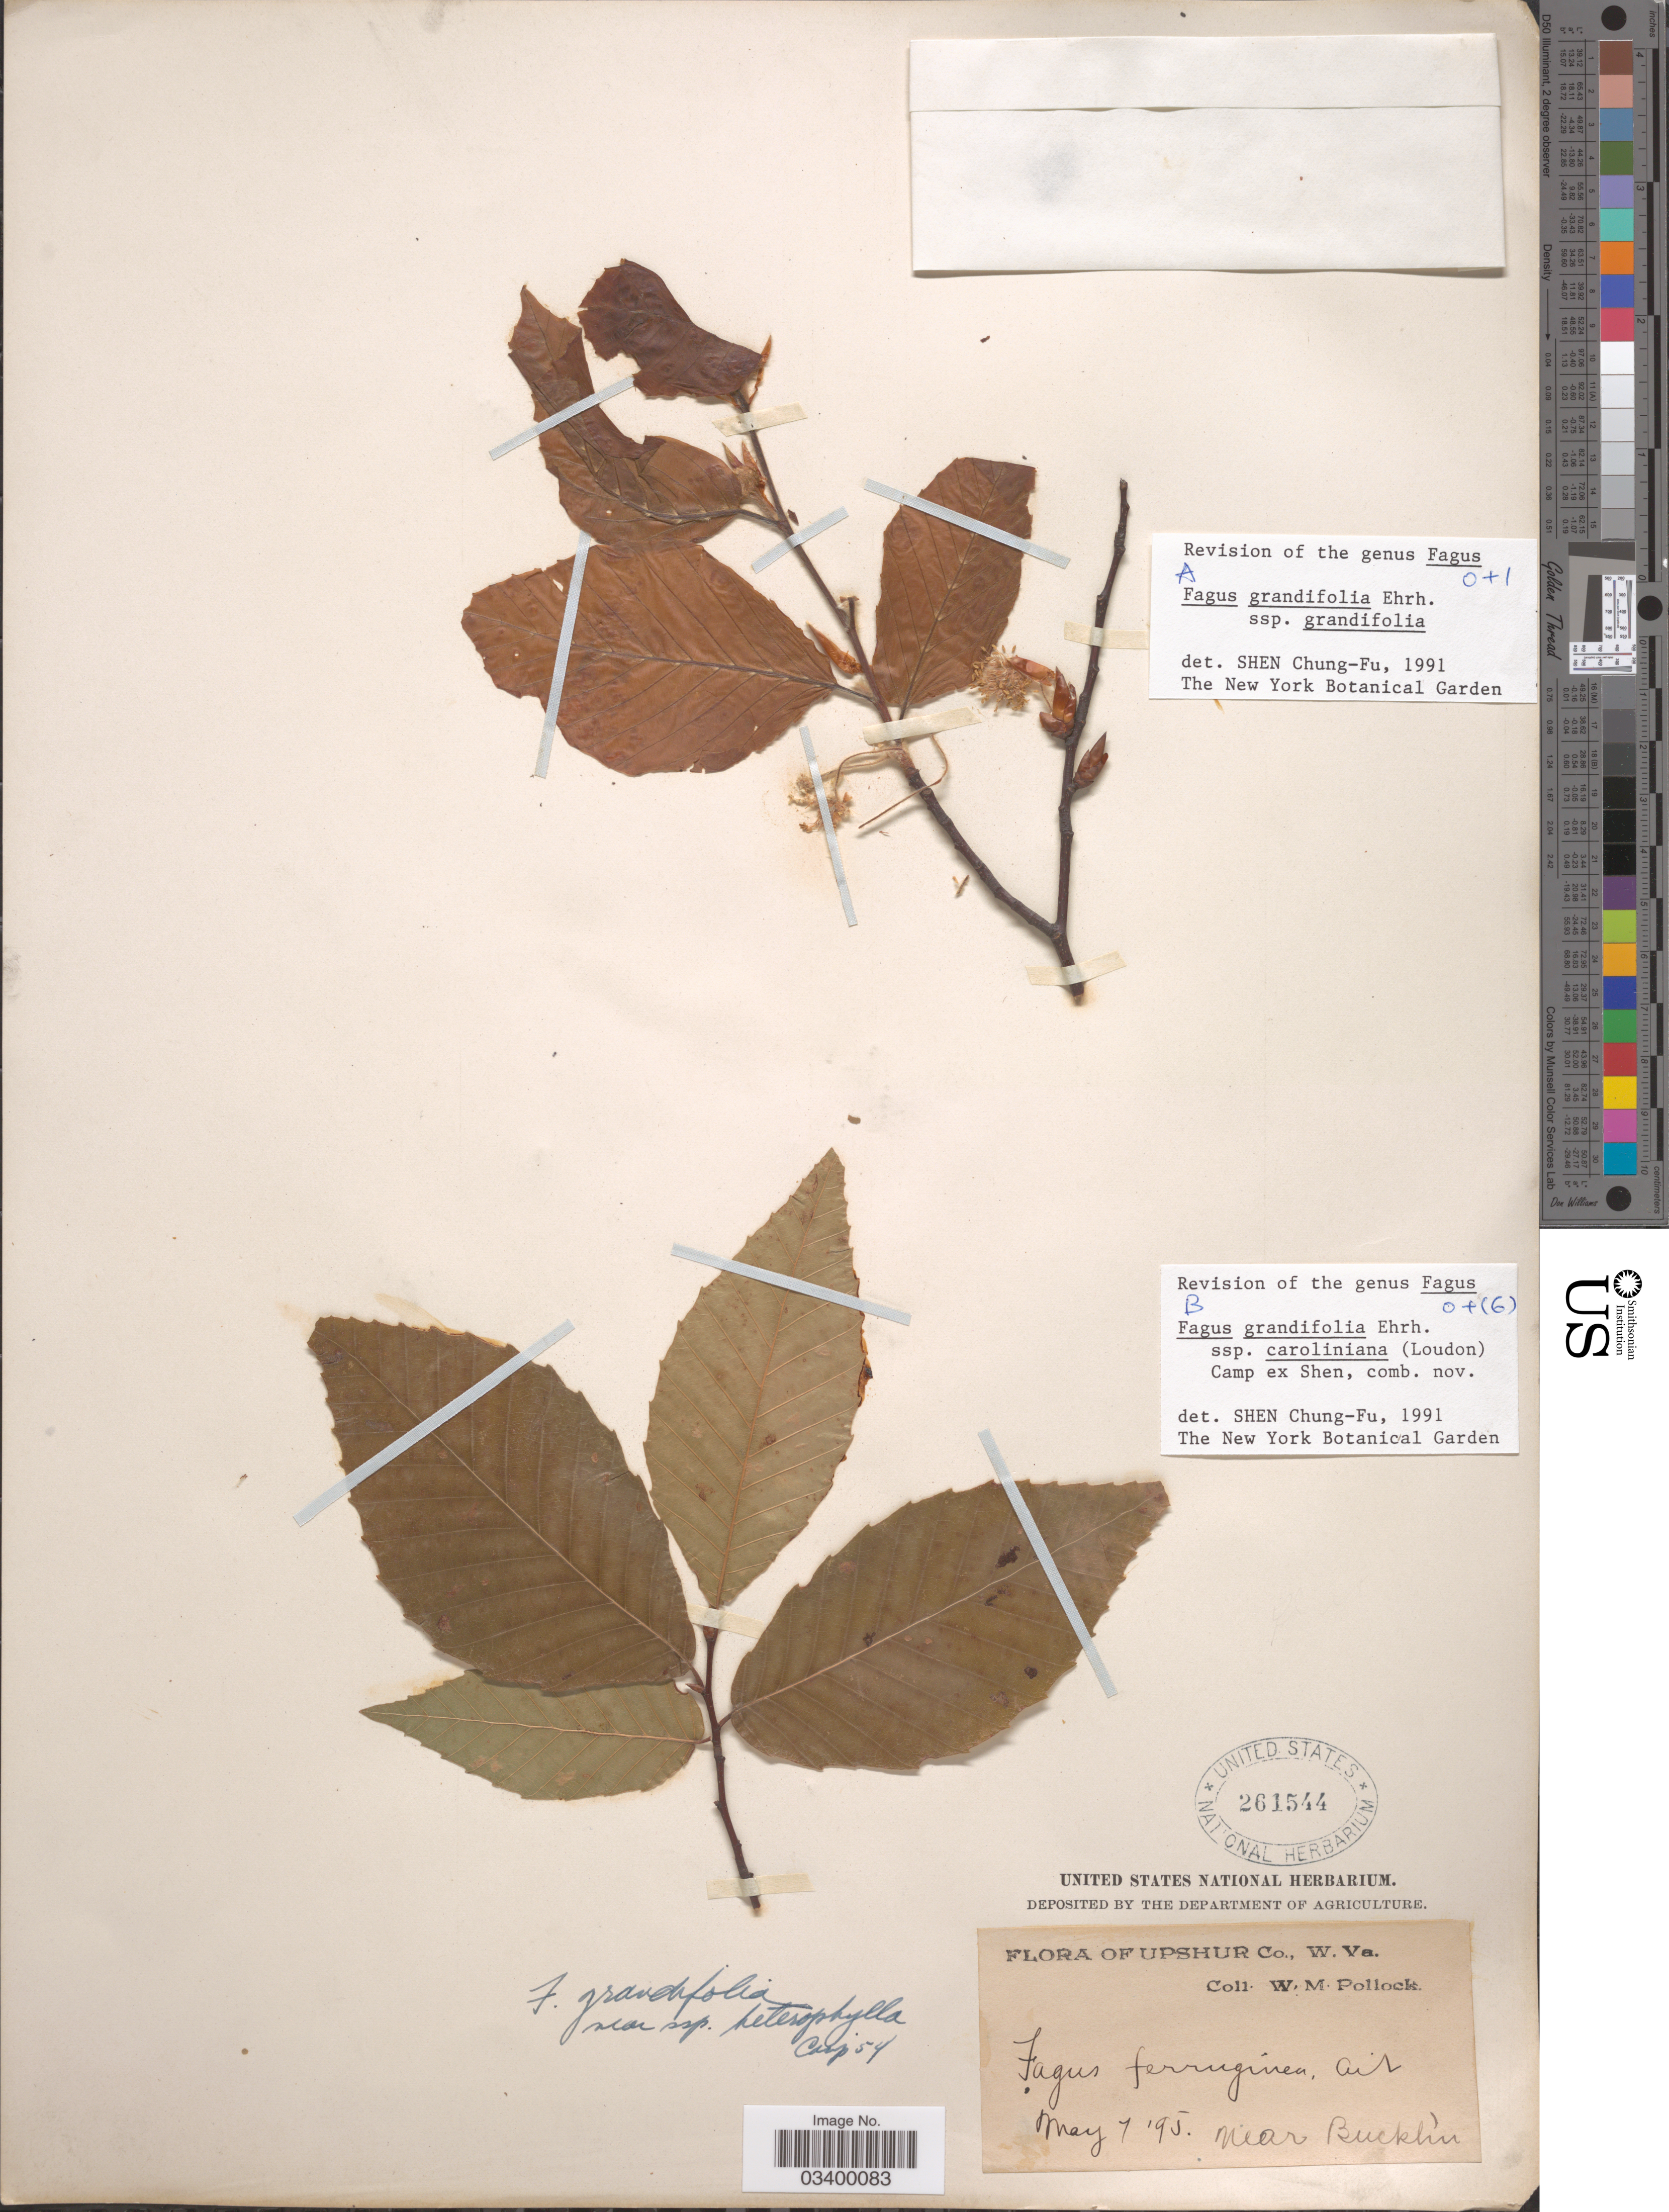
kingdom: Plantae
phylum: Tracheophyta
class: Magnoliopsida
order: Fagales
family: Fagaceae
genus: Fagus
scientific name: Fagus grandifolia subsp. caroliniana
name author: (Loudon) Fernald & Rehder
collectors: W. M. Pollock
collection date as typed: Transcribed d/m/y: 7/5/95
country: United States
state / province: West Virginia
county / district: Upshur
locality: near Bucklin.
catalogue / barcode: US 261544